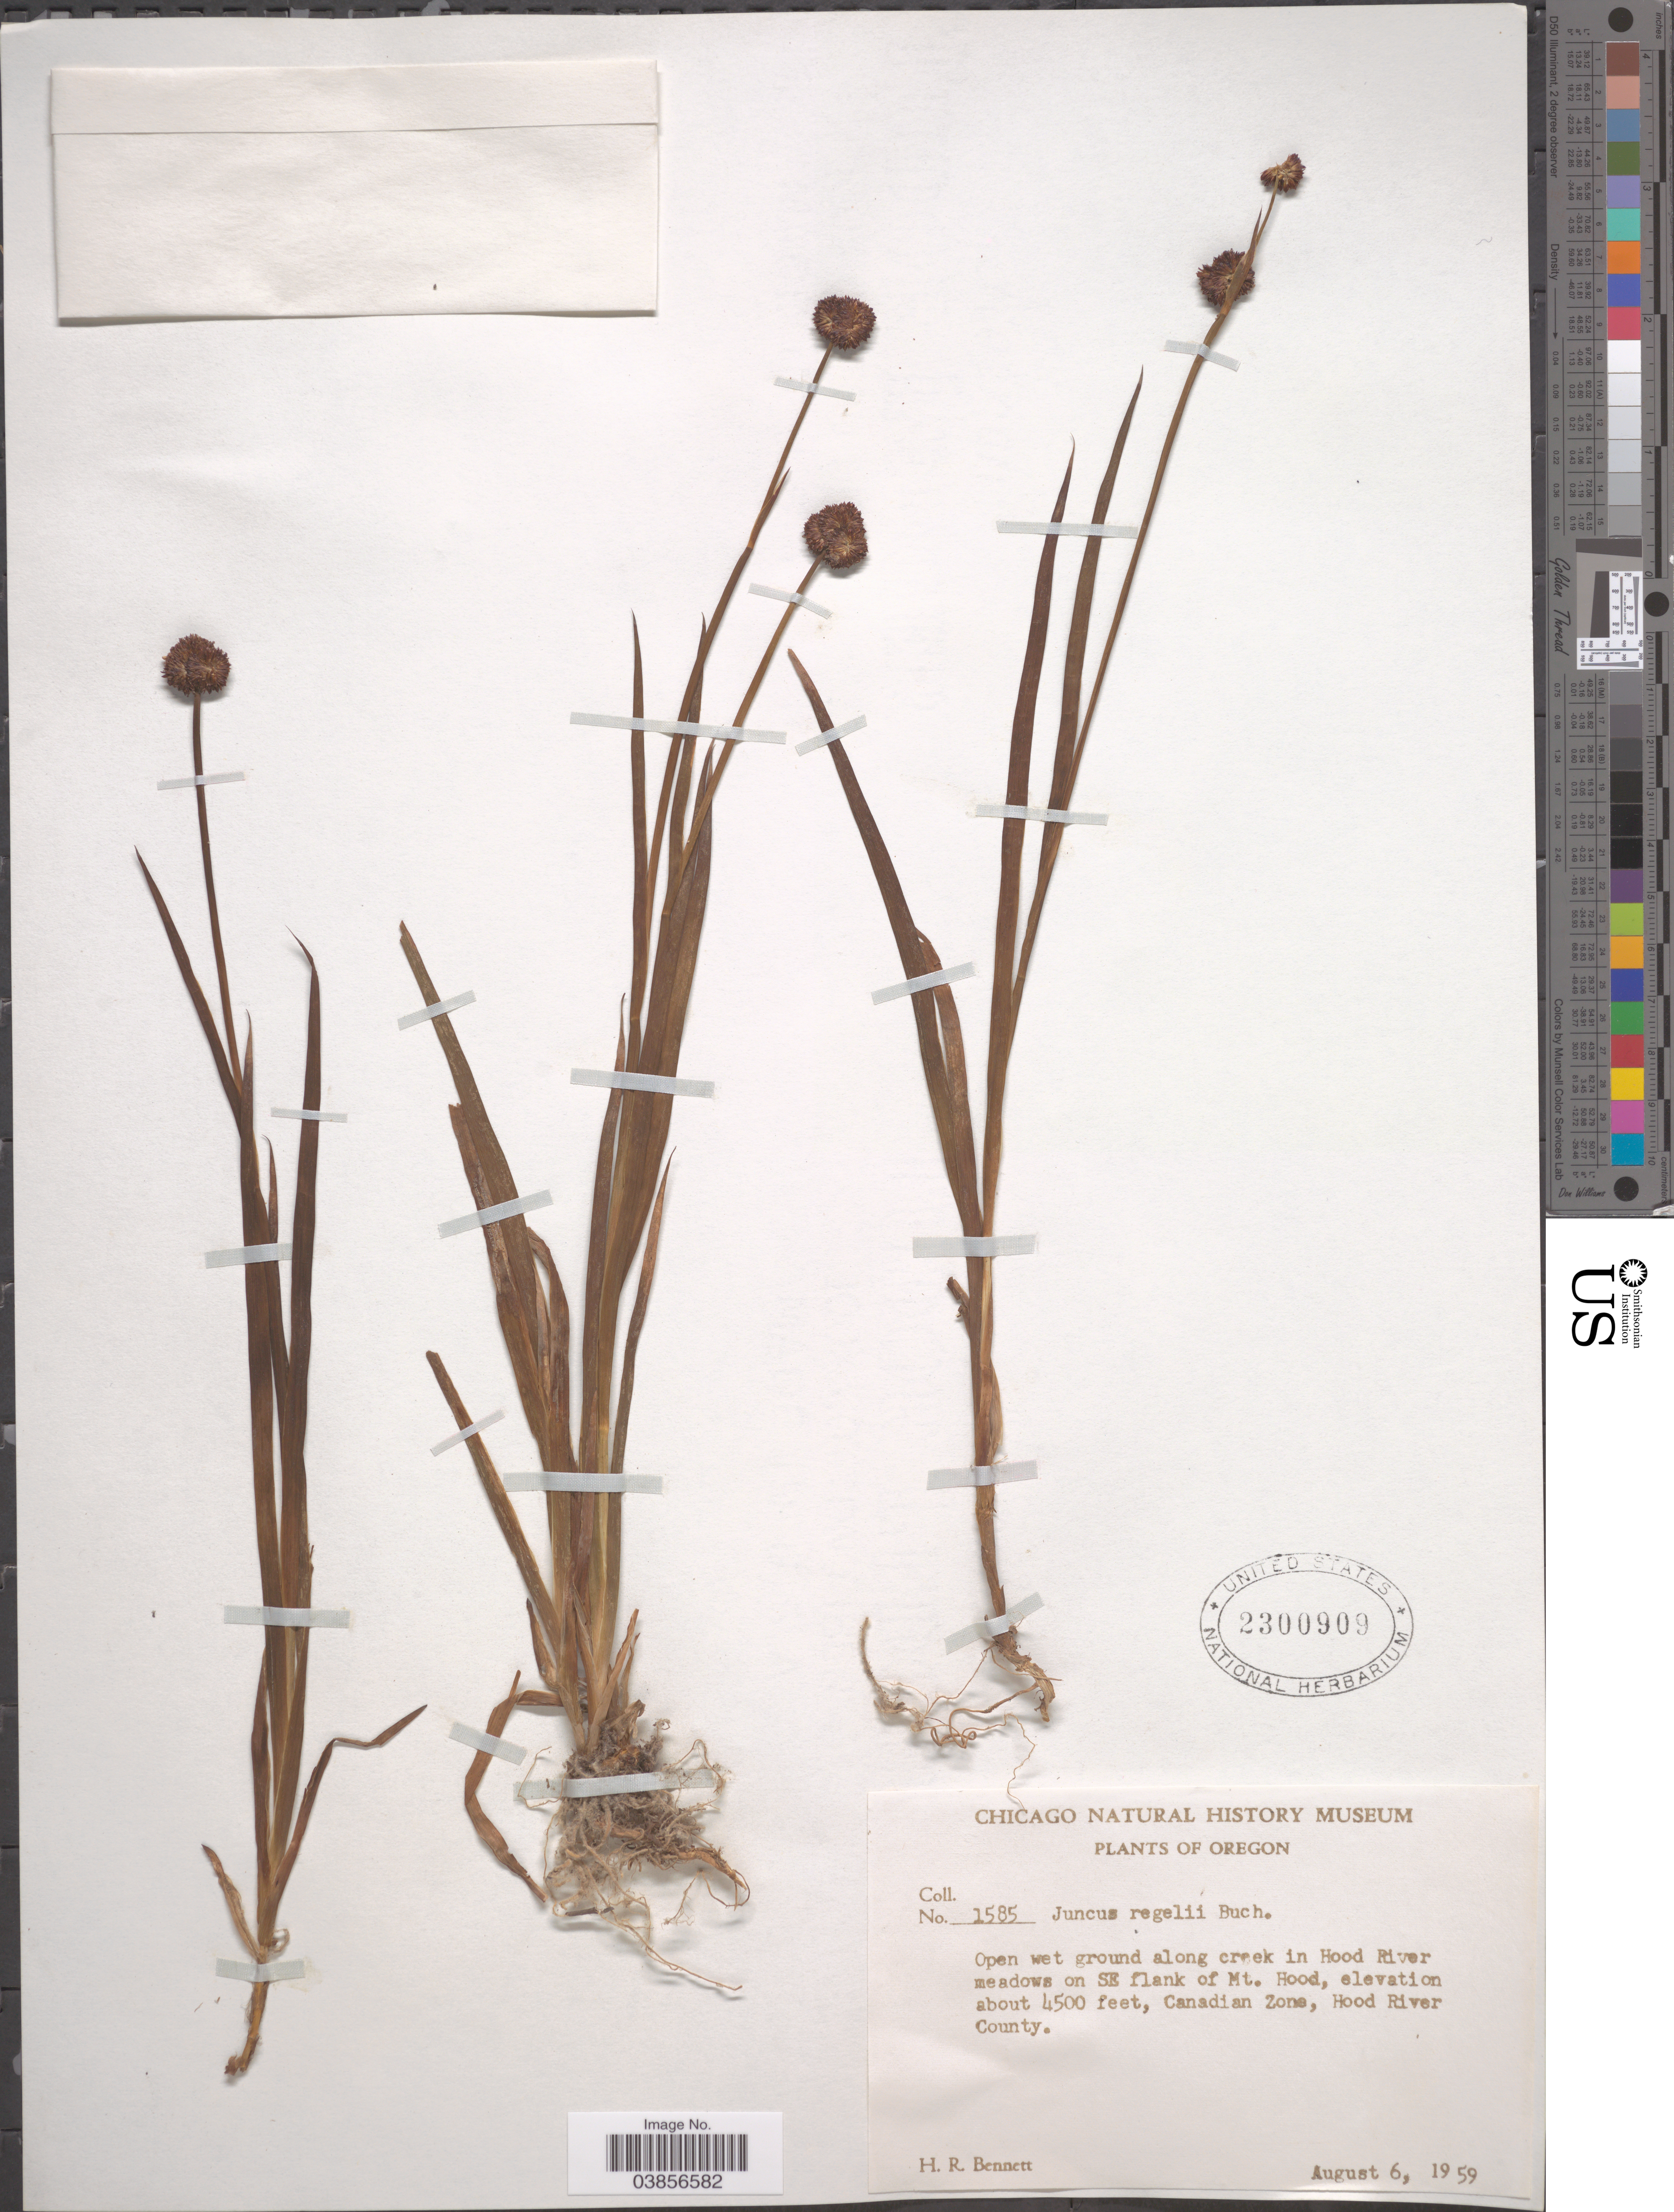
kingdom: Plantae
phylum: Tracheophyta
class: Liliopsida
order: Poales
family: Juncaceae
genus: Juncus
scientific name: Juncus regelii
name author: Buchenau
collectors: H. R. Bennett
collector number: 1585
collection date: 1959-08-06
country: United States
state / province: Oregon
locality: Open wet ground along creek in Hood River meadows on SE flank of Mt. Hood, Canadian Zone, Hood River County.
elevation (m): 1372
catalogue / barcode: US 2300909